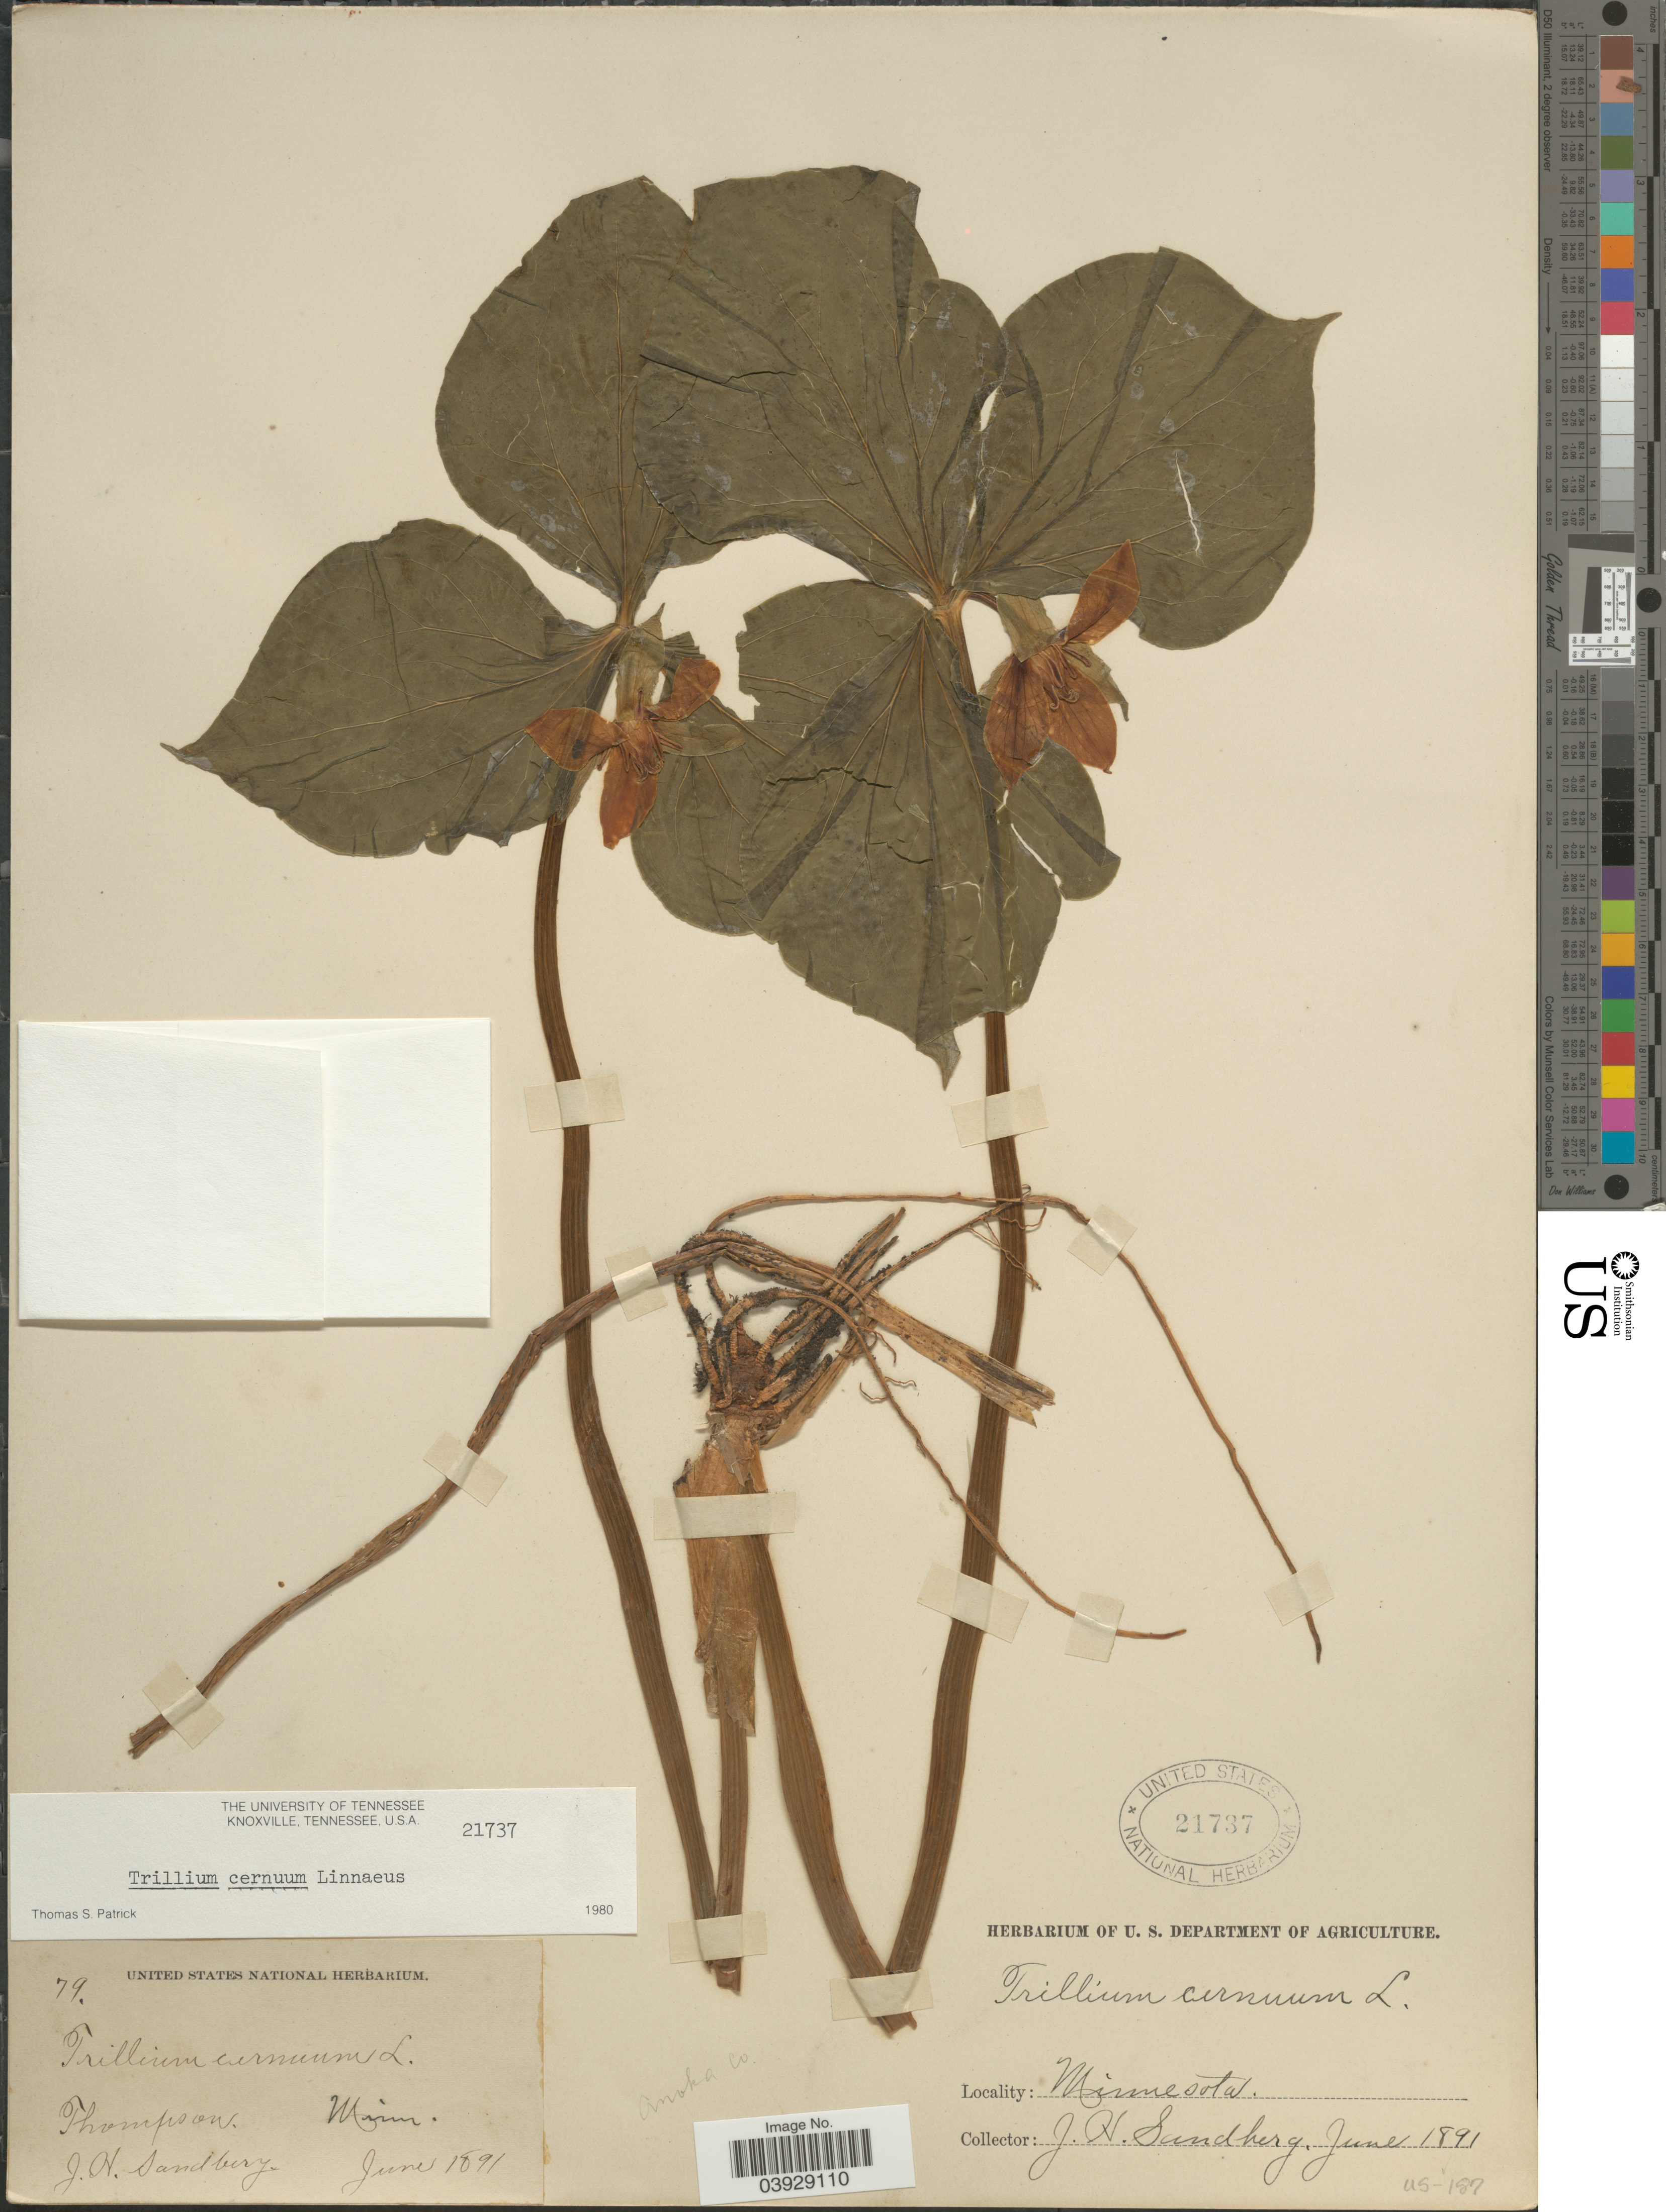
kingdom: Plantae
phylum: Tracheophyta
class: Liliopsida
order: Liliales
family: Melanthiaceae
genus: Trillium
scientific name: Trillium cernuum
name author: L.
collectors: J. H. Sandberg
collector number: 79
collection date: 1891-06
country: United States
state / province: Minnesota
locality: Thompson. Anoka Co.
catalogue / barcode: US 21737